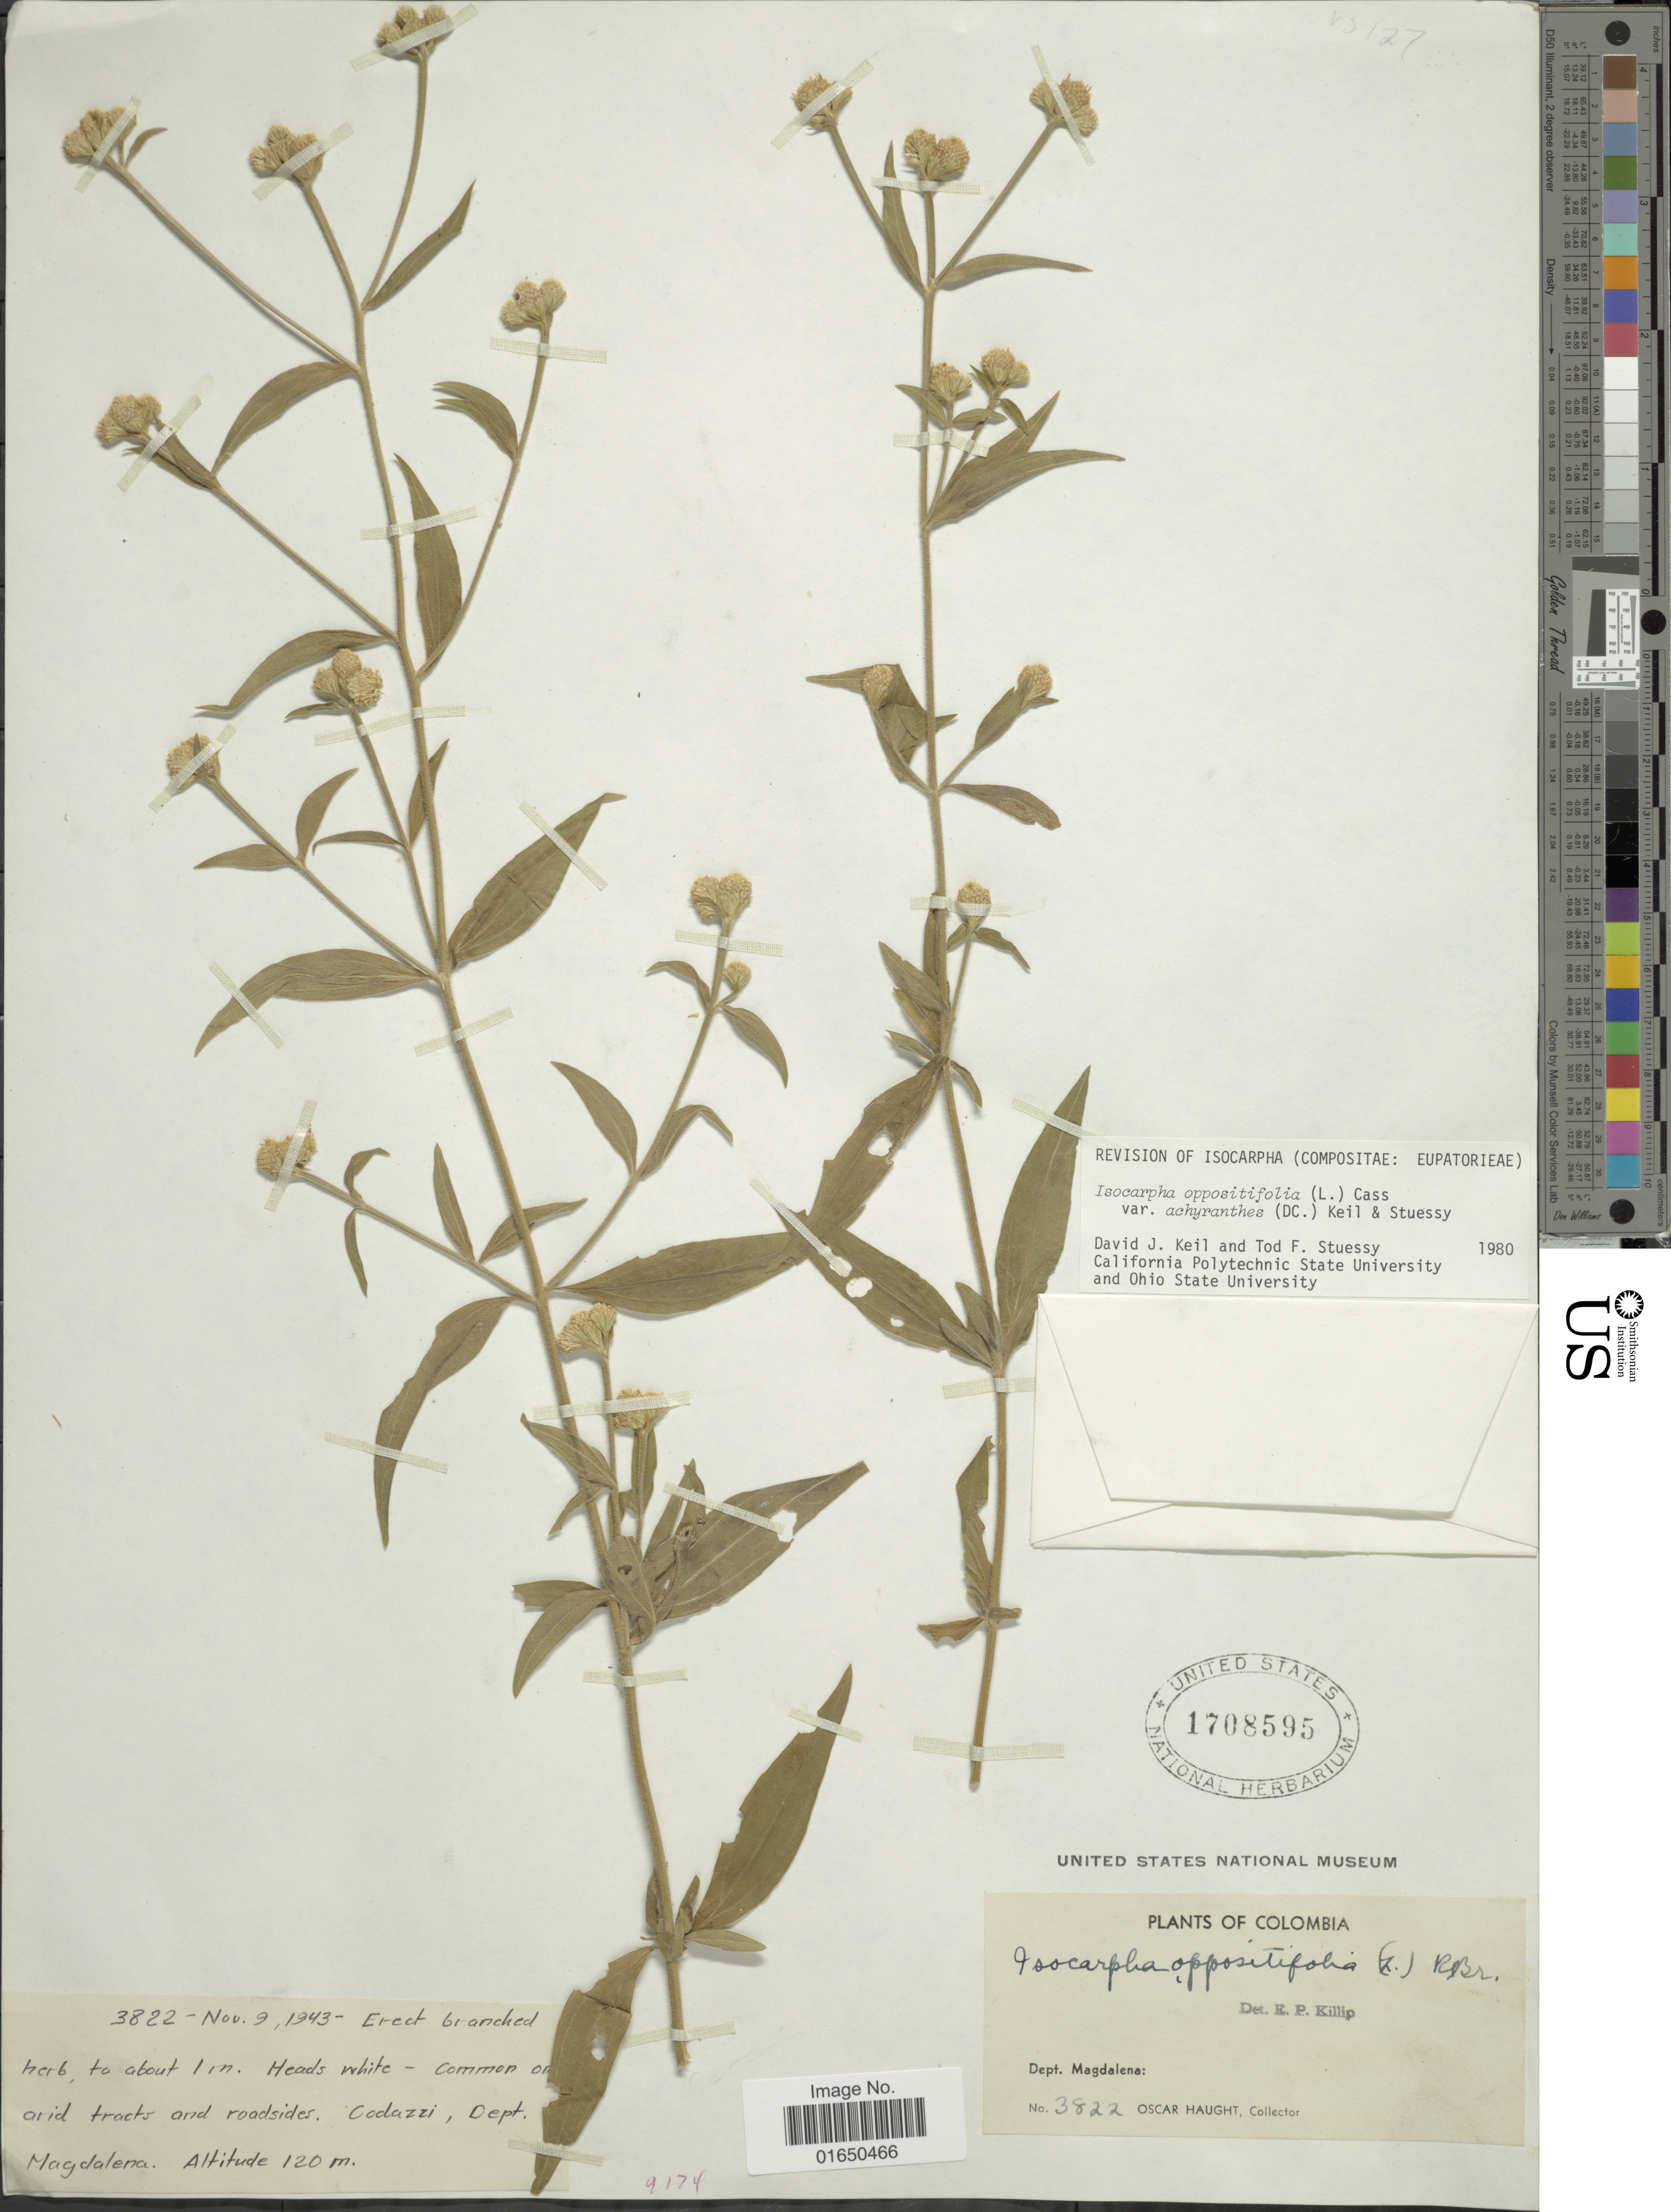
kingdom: Plantae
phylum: Tracheophyta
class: Magnoliopsida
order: Asterales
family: Asteraceae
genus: Isocarpha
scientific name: Isocarpha oppositifolia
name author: (L.) Cass.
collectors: O. L. Haught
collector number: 3822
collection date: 1943-11-09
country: Colombia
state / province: Magdalena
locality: Dept. Magdalena, Codazzi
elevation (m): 120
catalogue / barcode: US 1708595